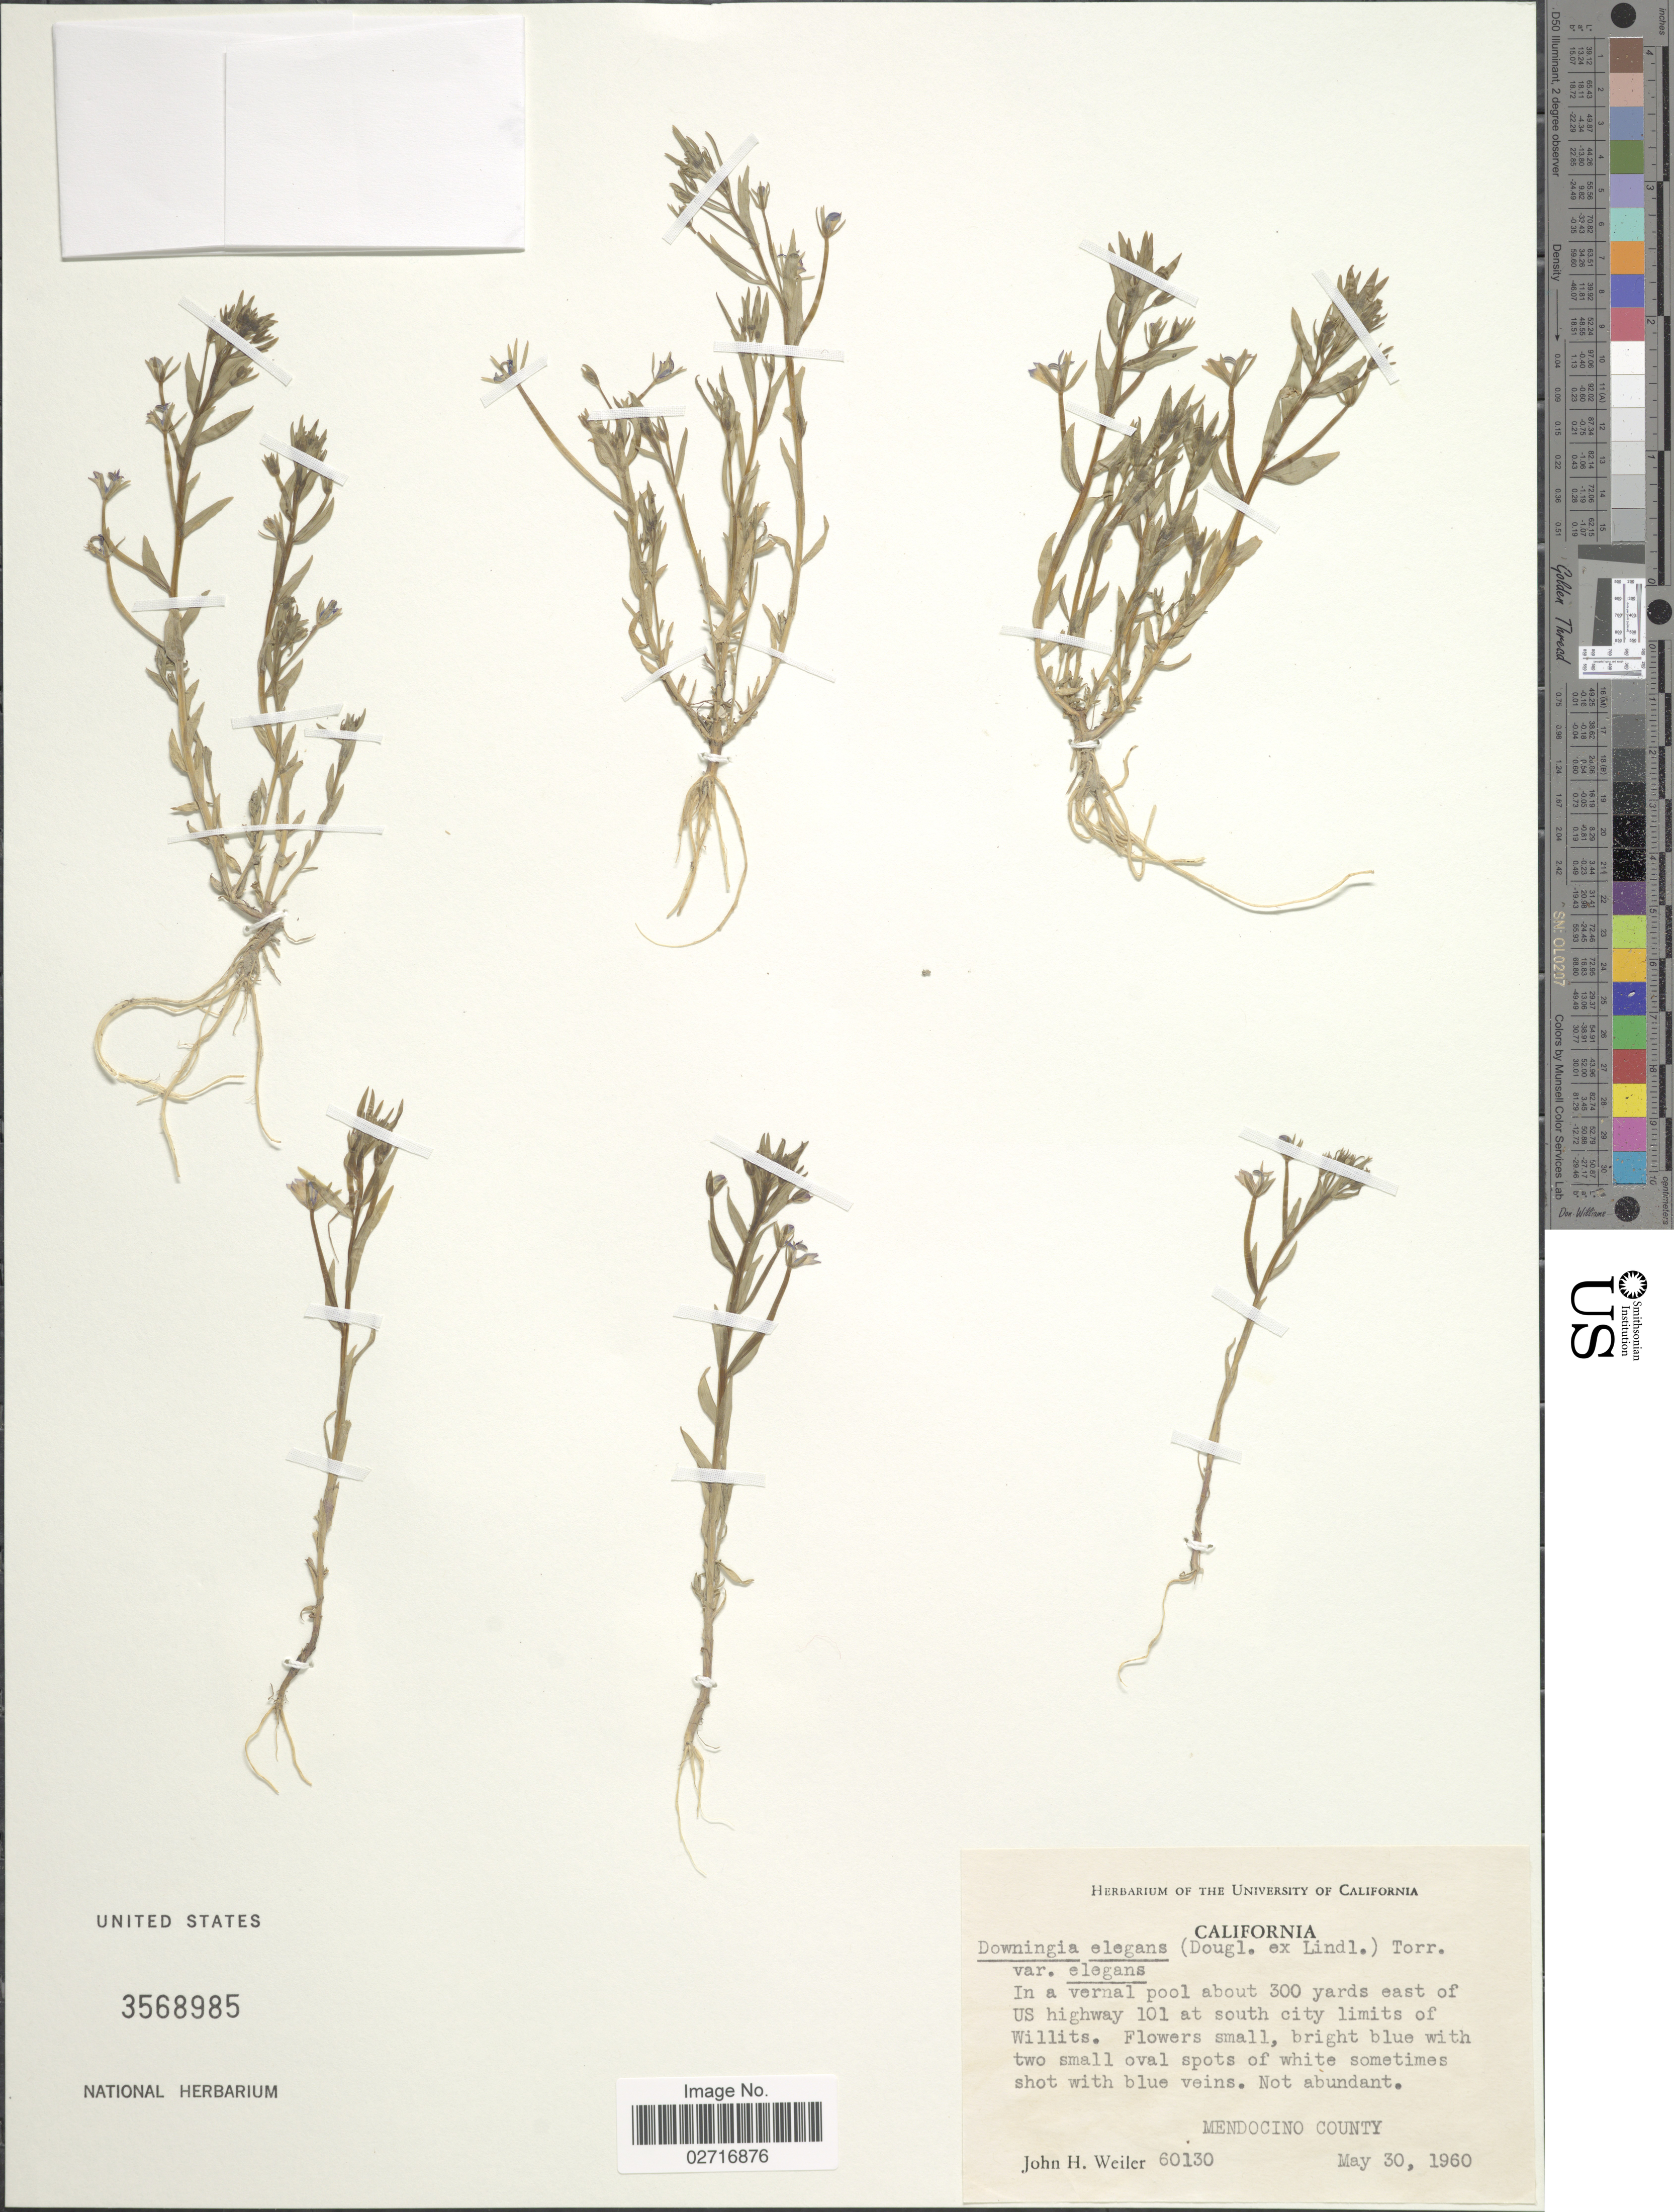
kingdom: Plantae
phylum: Tracheophyta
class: Magnoliopsida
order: Asterales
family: Campanulaceae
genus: Downingia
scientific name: Downingia elegans var. elegans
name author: (Douglas ex Lindl.) Torr. ex A. Gray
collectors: J. H. Weiler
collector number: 60130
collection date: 1960-05-30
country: United States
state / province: California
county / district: Mendocino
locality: In a vernal pool about 300 yards east of US highway 101 at south city limits of Willits, Menocino County.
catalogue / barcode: US 3568985